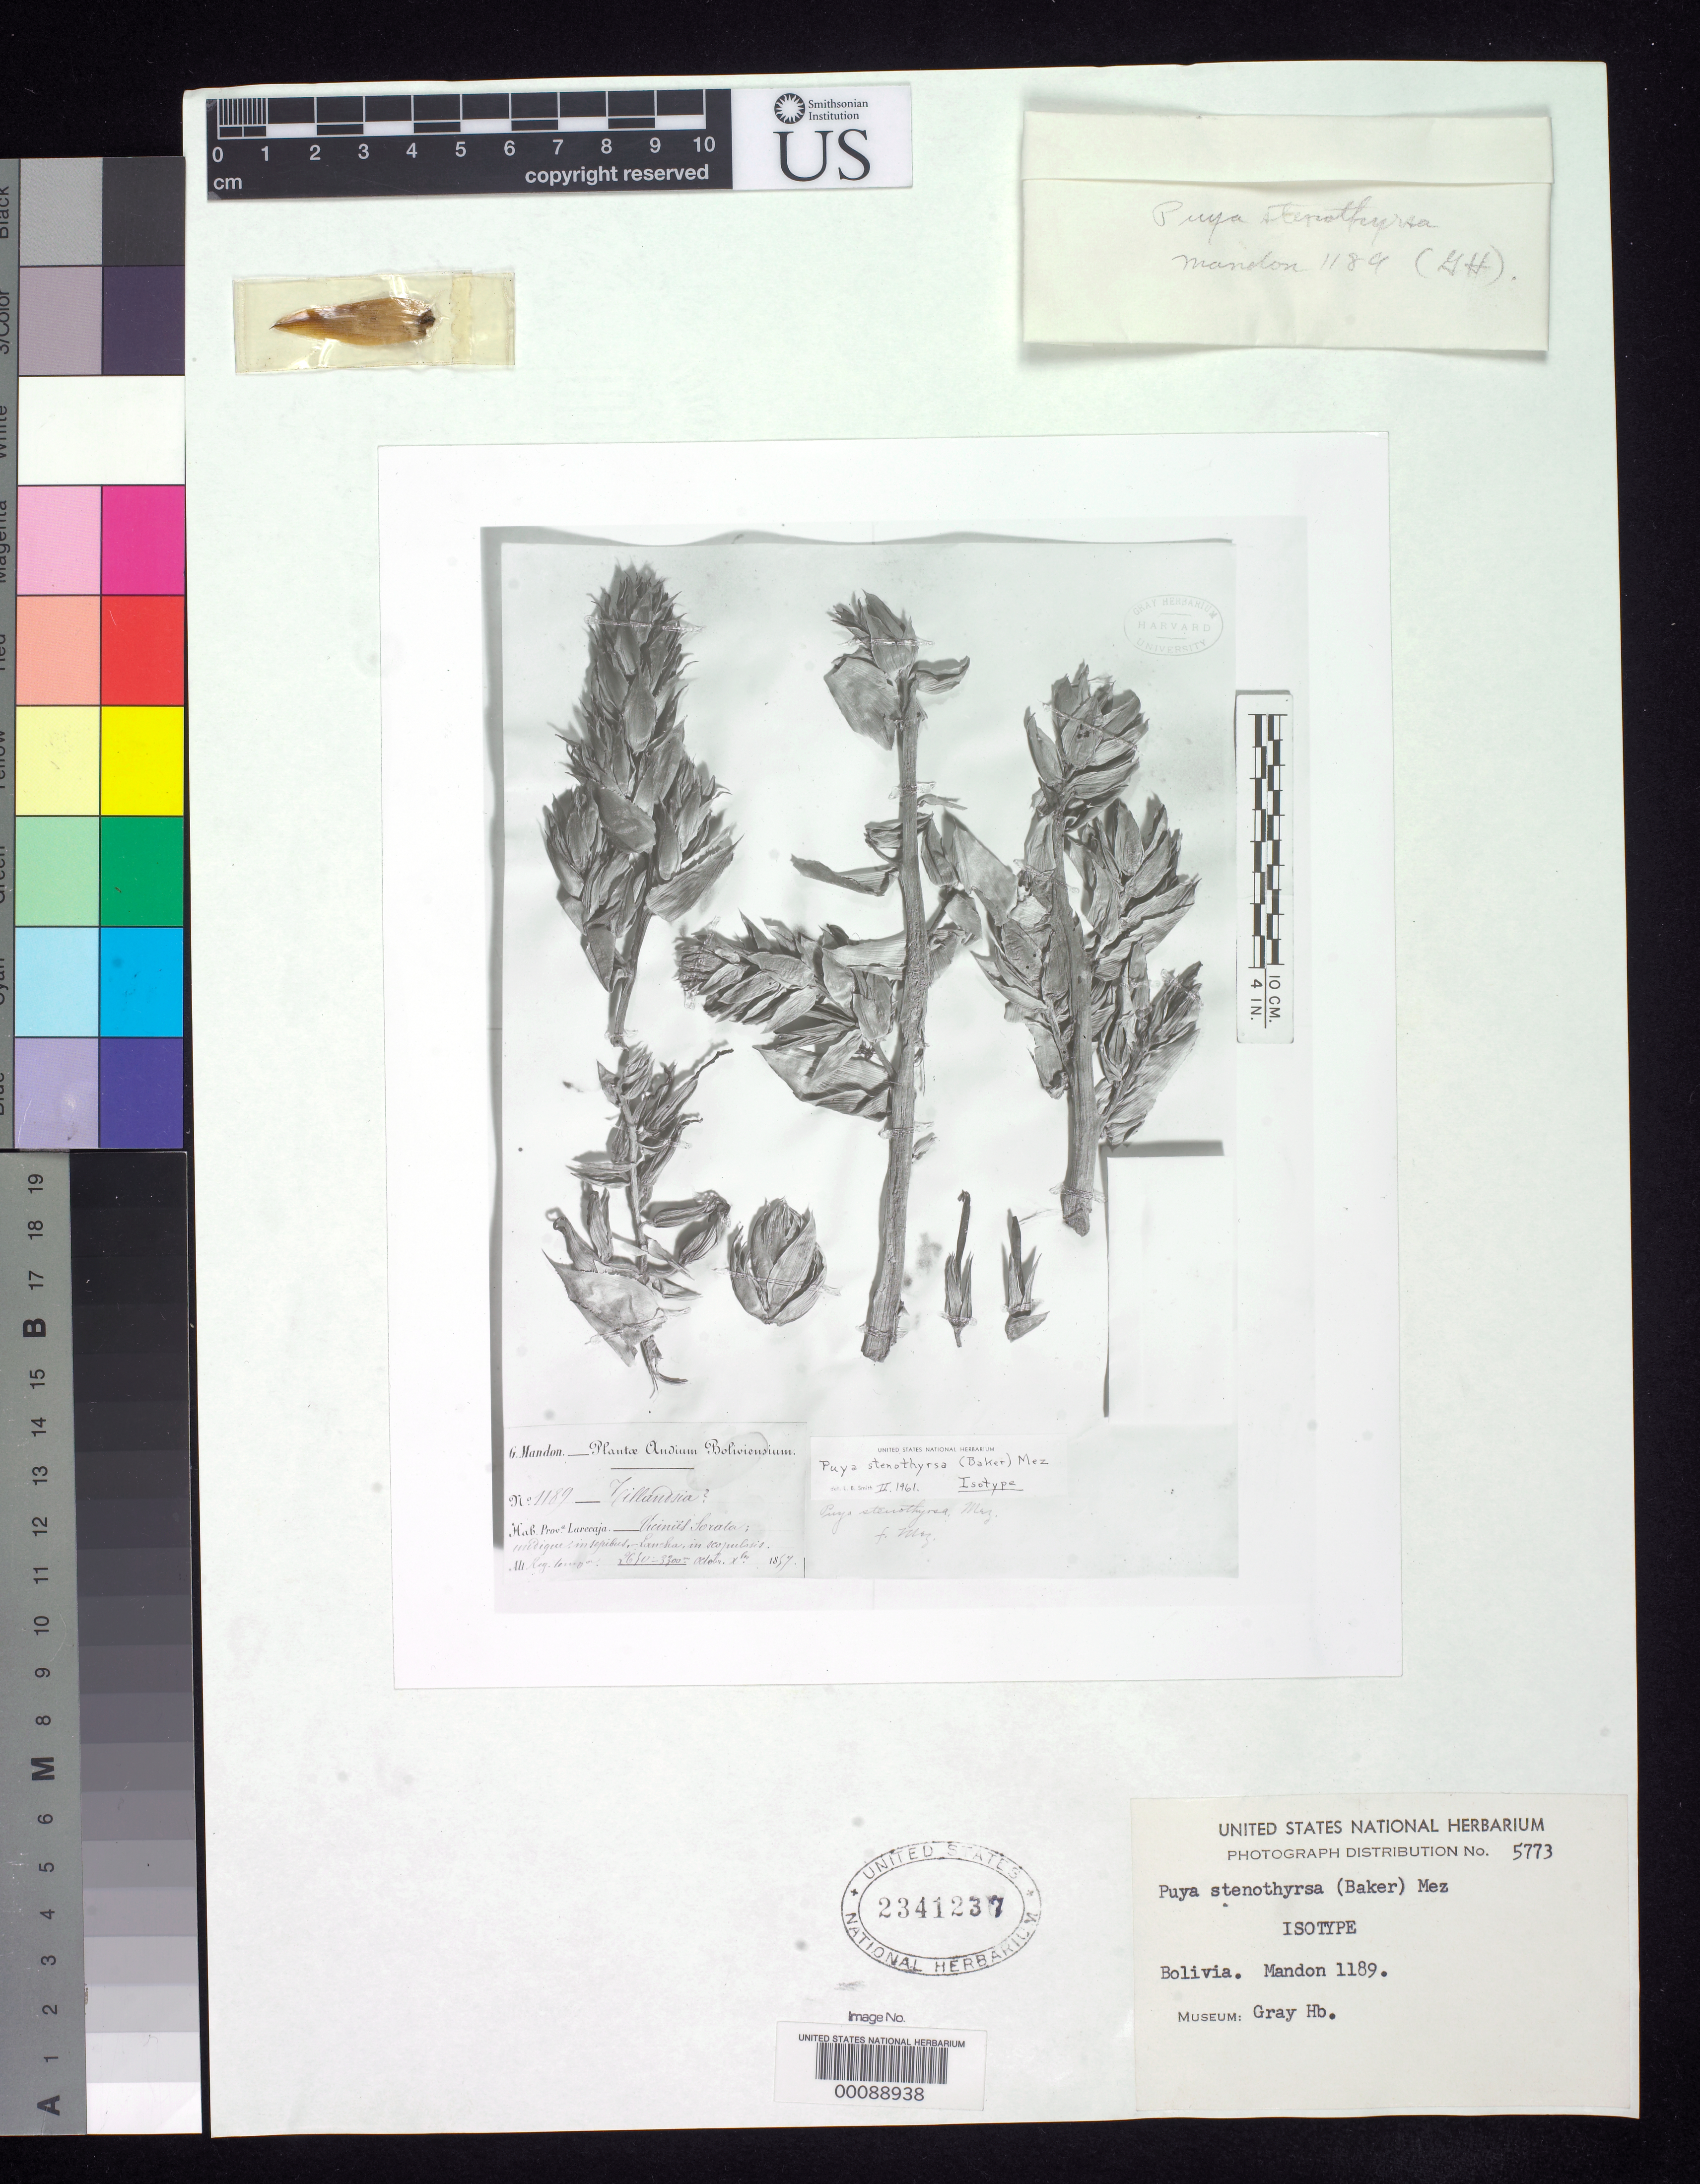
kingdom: Plantae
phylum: Tracheophyta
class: Liliopsida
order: Poales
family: Bromeliaceae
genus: Pitcairnia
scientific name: Pitcairnia stenothyrsa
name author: Baker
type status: Type Fragment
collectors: G. Mandon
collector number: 1189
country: Bolivia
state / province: La Paz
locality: Near Sorata.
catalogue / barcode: US 2341237